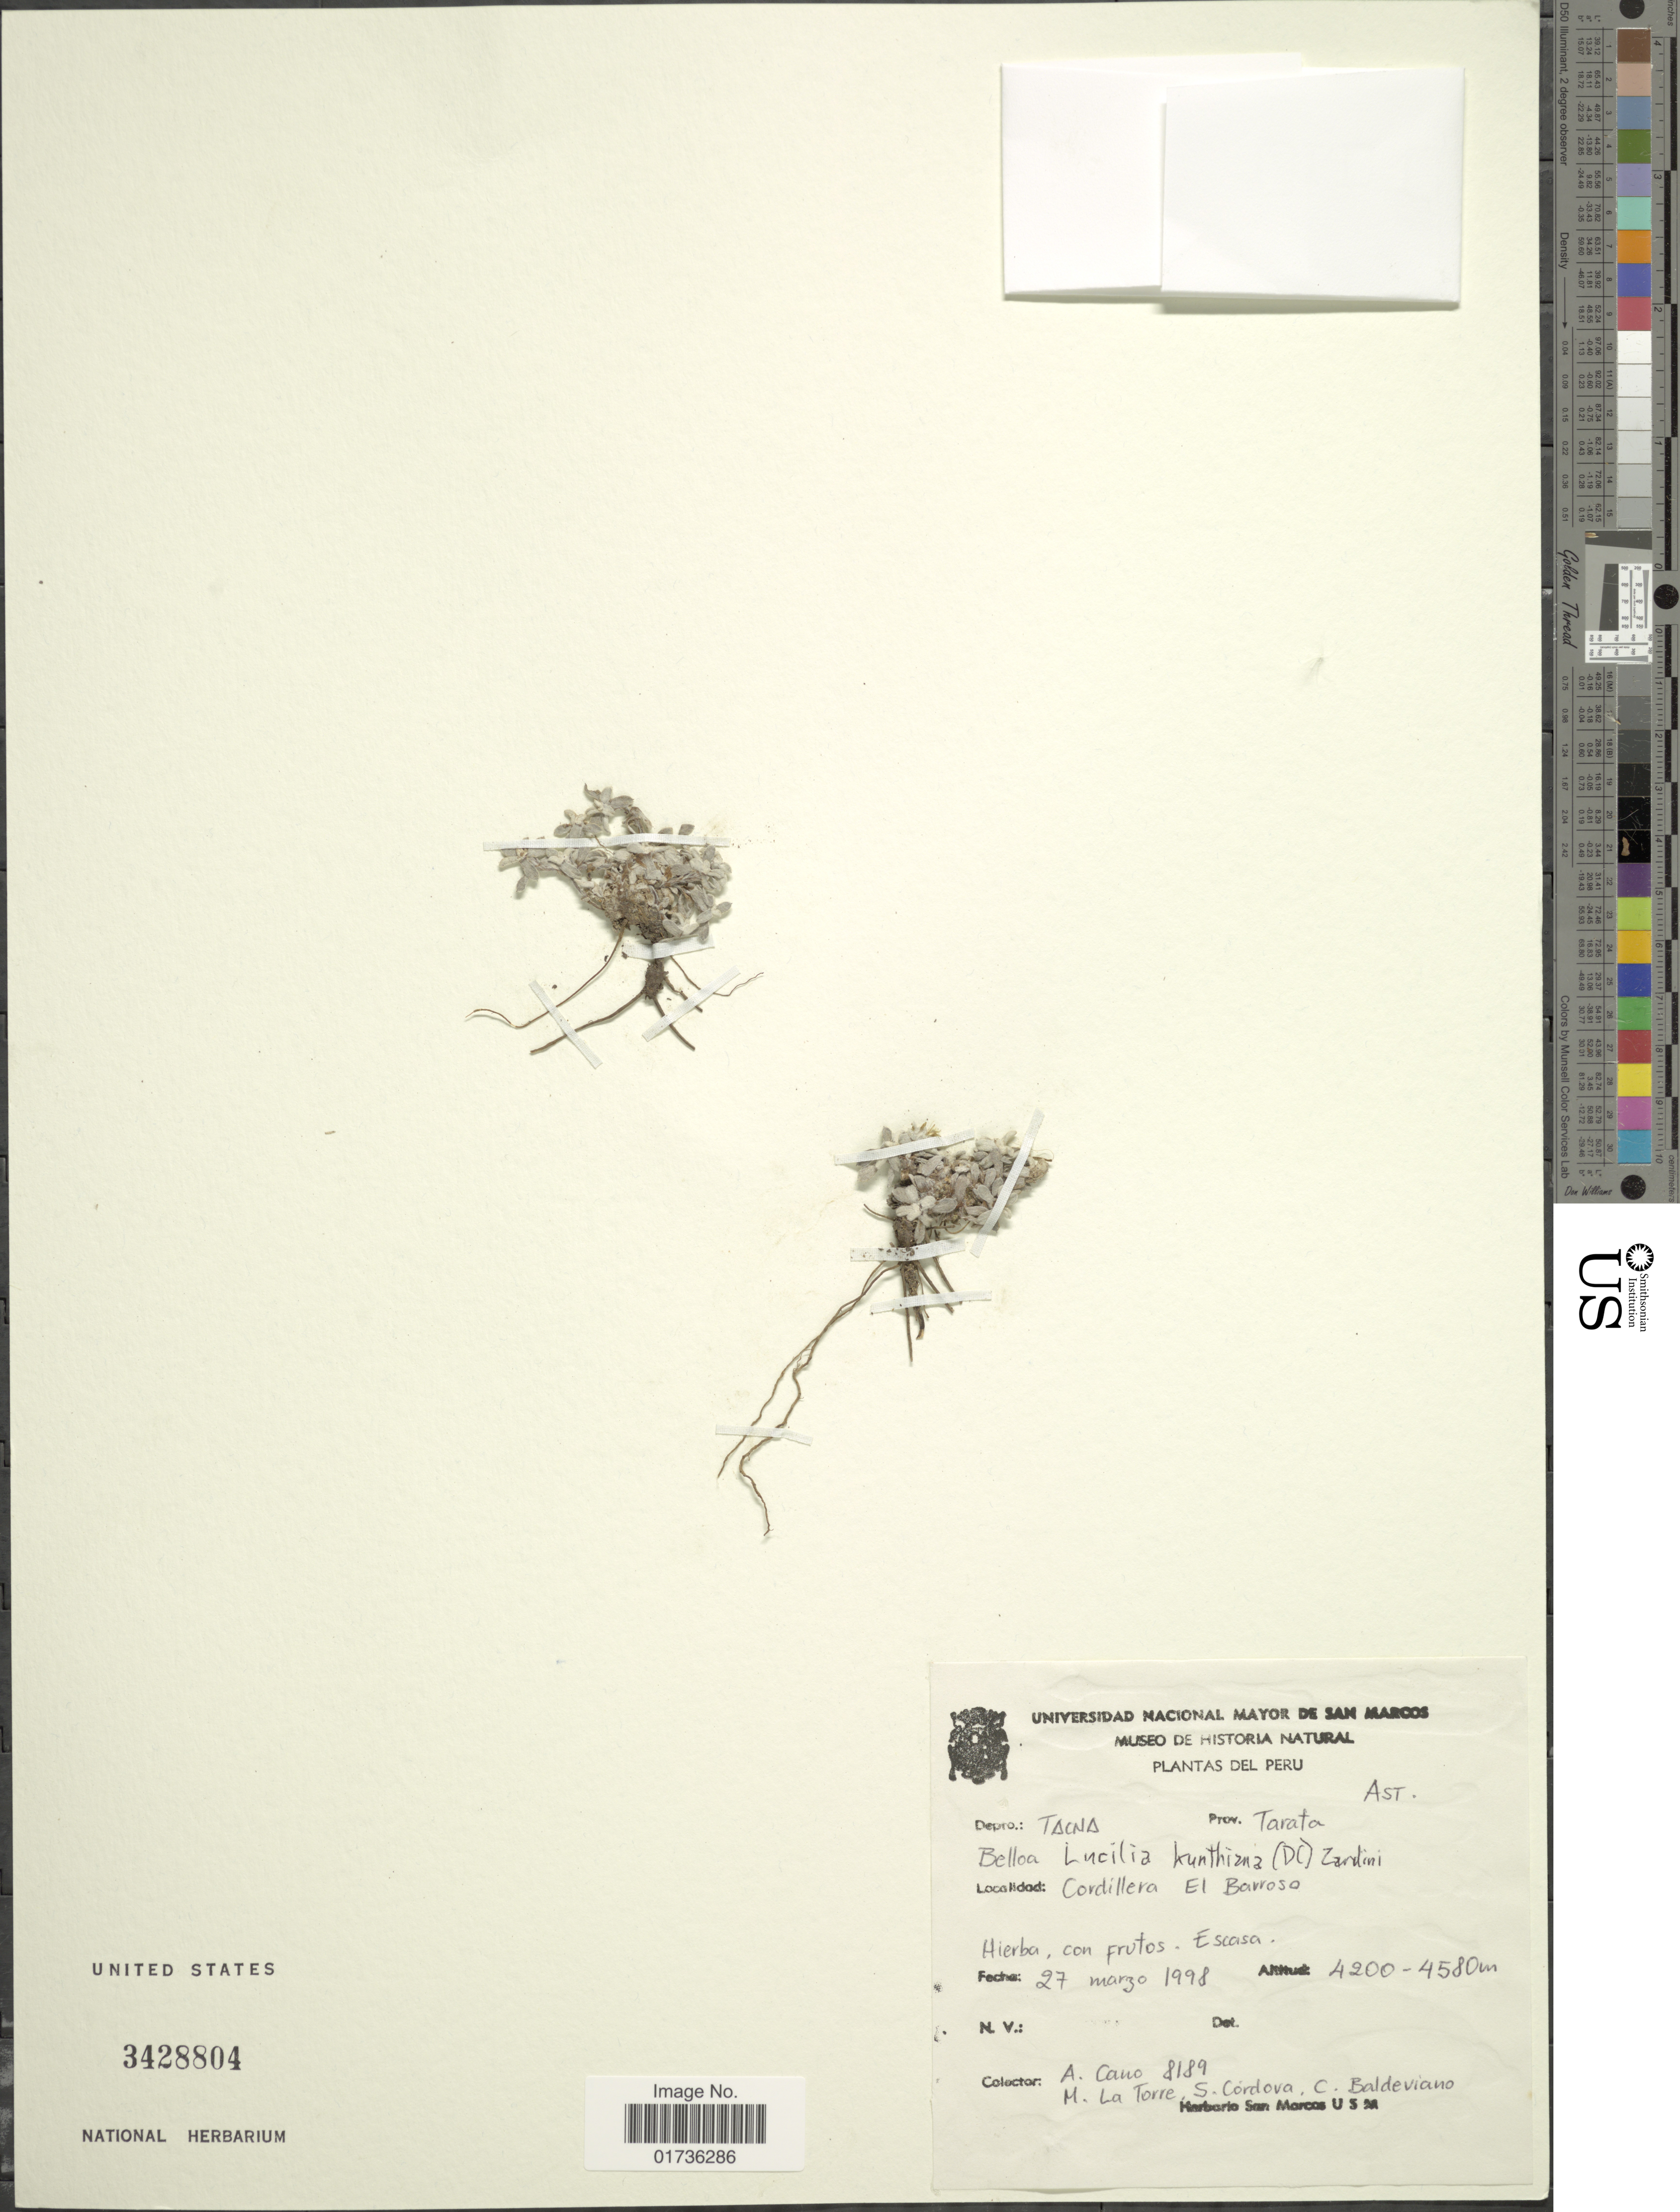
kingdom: Plantae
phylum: Tracheophyta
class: Magnoliopsida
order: Asterales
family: Asteraceae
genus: Lucilia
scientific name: Lucilia kunthiana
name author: (DC.) Zardini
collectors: A. Cano, M. I. La Torre, S. Cordova & C. Baldevianio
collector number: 8189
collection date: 1998-03-27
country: Peru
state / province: Tacna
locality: Depto Tacna, Prov. Tarata, Cordillera El Barroso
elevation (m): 4200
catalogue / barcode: US 3428804